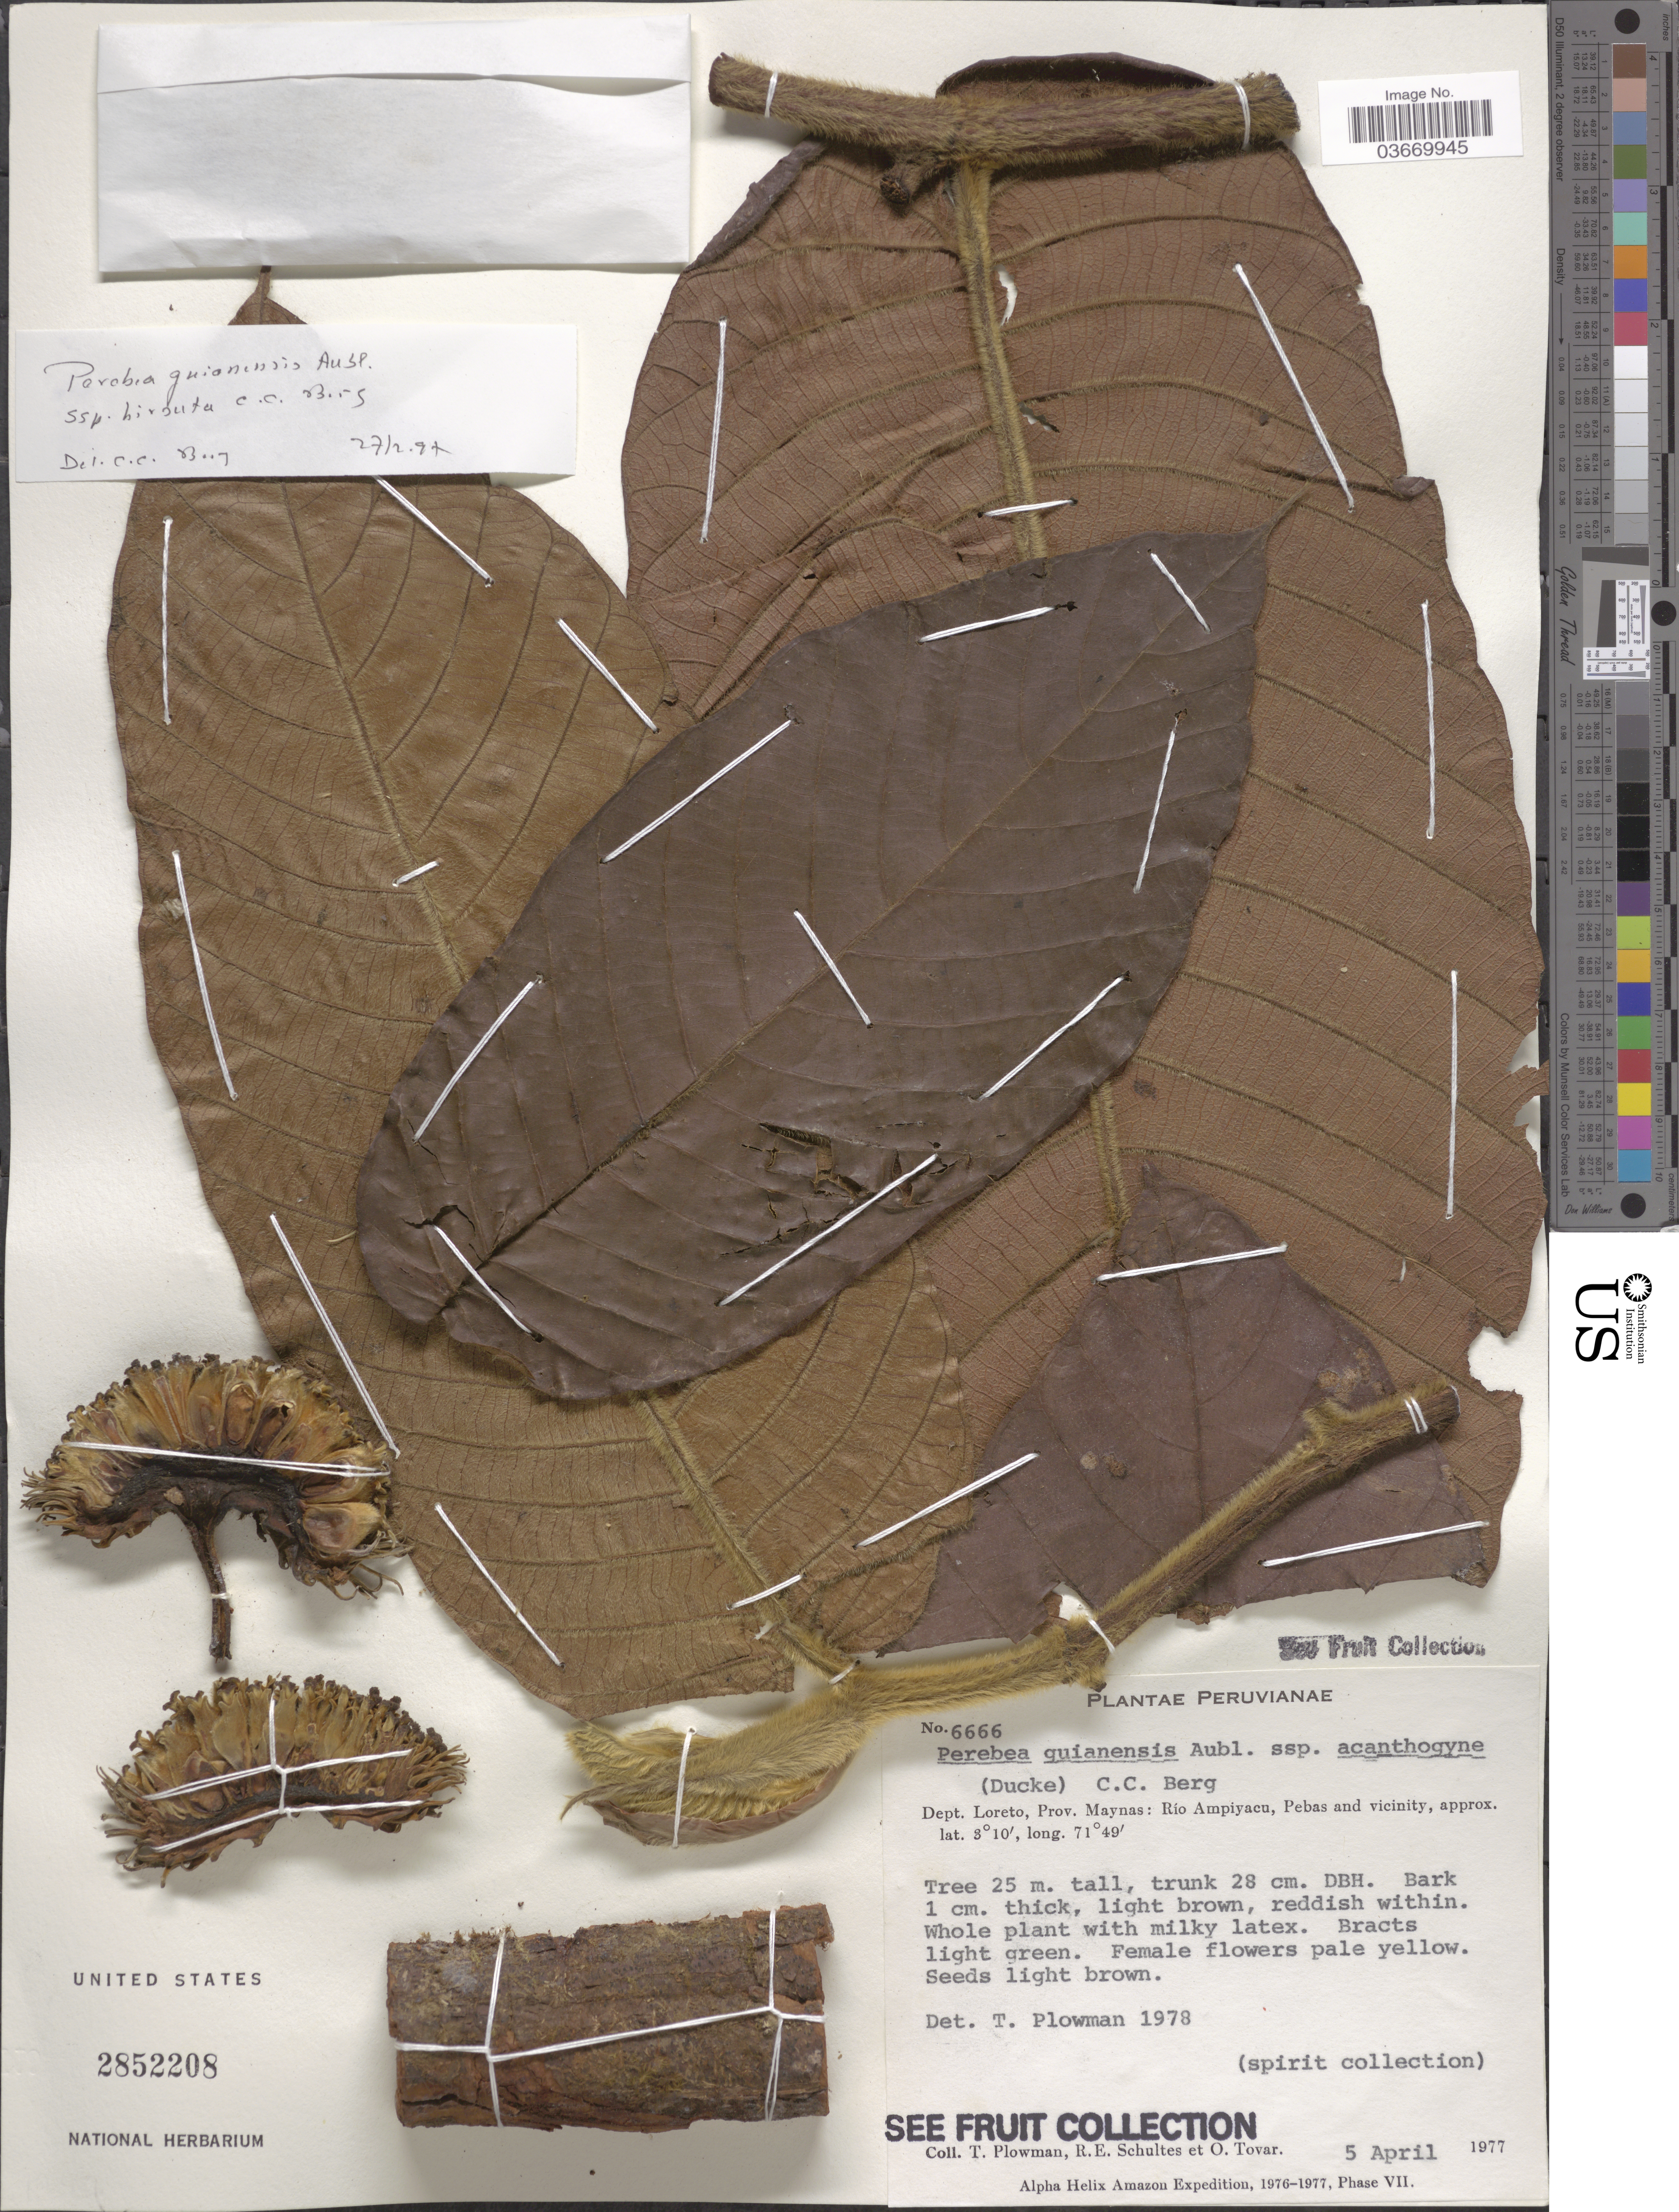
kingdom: Plantae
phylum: Tracheophyta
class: Magnoliopsida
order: Rosales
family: Moraceae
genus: Perebea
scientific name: Perebea guianensis subsp. hirsuta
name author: C.C. Berg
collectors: T. Plowman, R. E. Schultes & Ó. Tovar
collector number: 6666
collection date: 1977-04-05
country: Peru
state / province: Loreto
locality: Dept. Loreto, Prov. Maynas: Río Ampiyacu, Pebas and vicinity.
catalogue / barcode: US 2852208